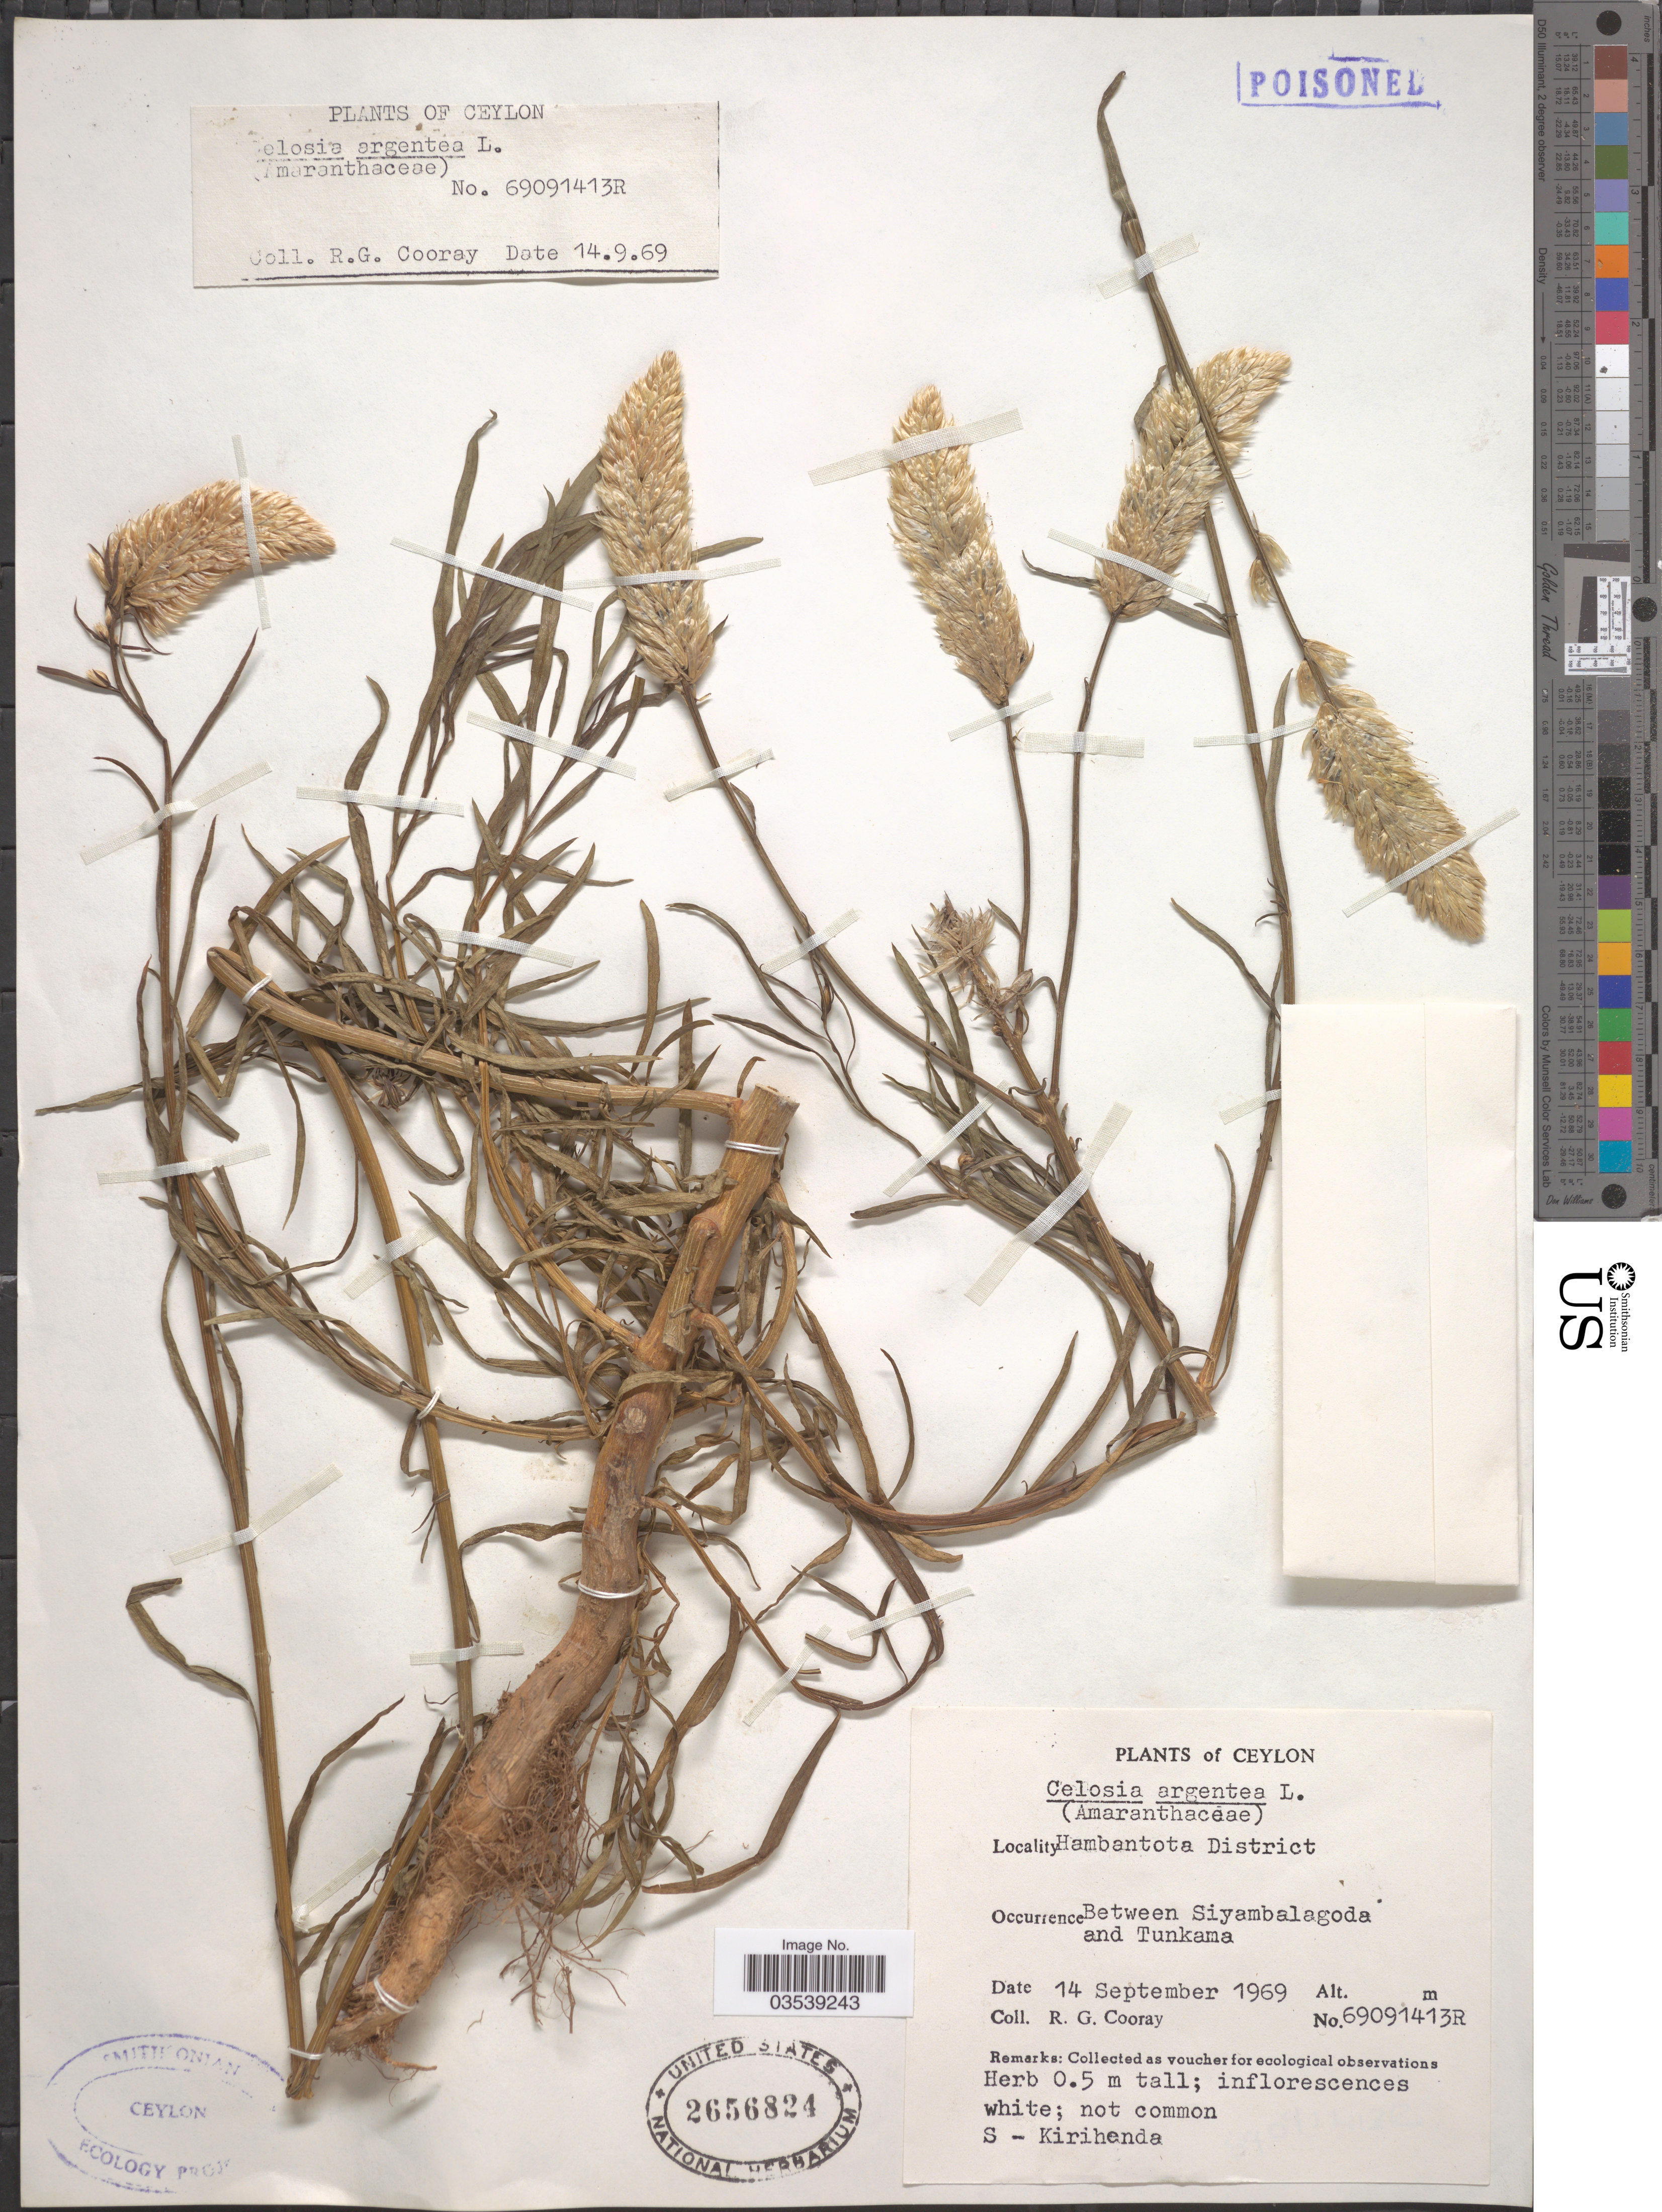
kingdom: Plantae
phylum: Tracheophyta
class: Magnoliopsida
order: Caryophyllales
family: Amaranthaceae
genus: Celosia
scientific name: Celosia argentea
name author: L.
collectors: R. Cooray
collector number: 69091413R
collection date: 1969-09-14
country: Sri Lanka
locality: Ceylon. Hambantota District. Between Siyambalagoda and Tunkama.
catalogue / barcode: US 2656824